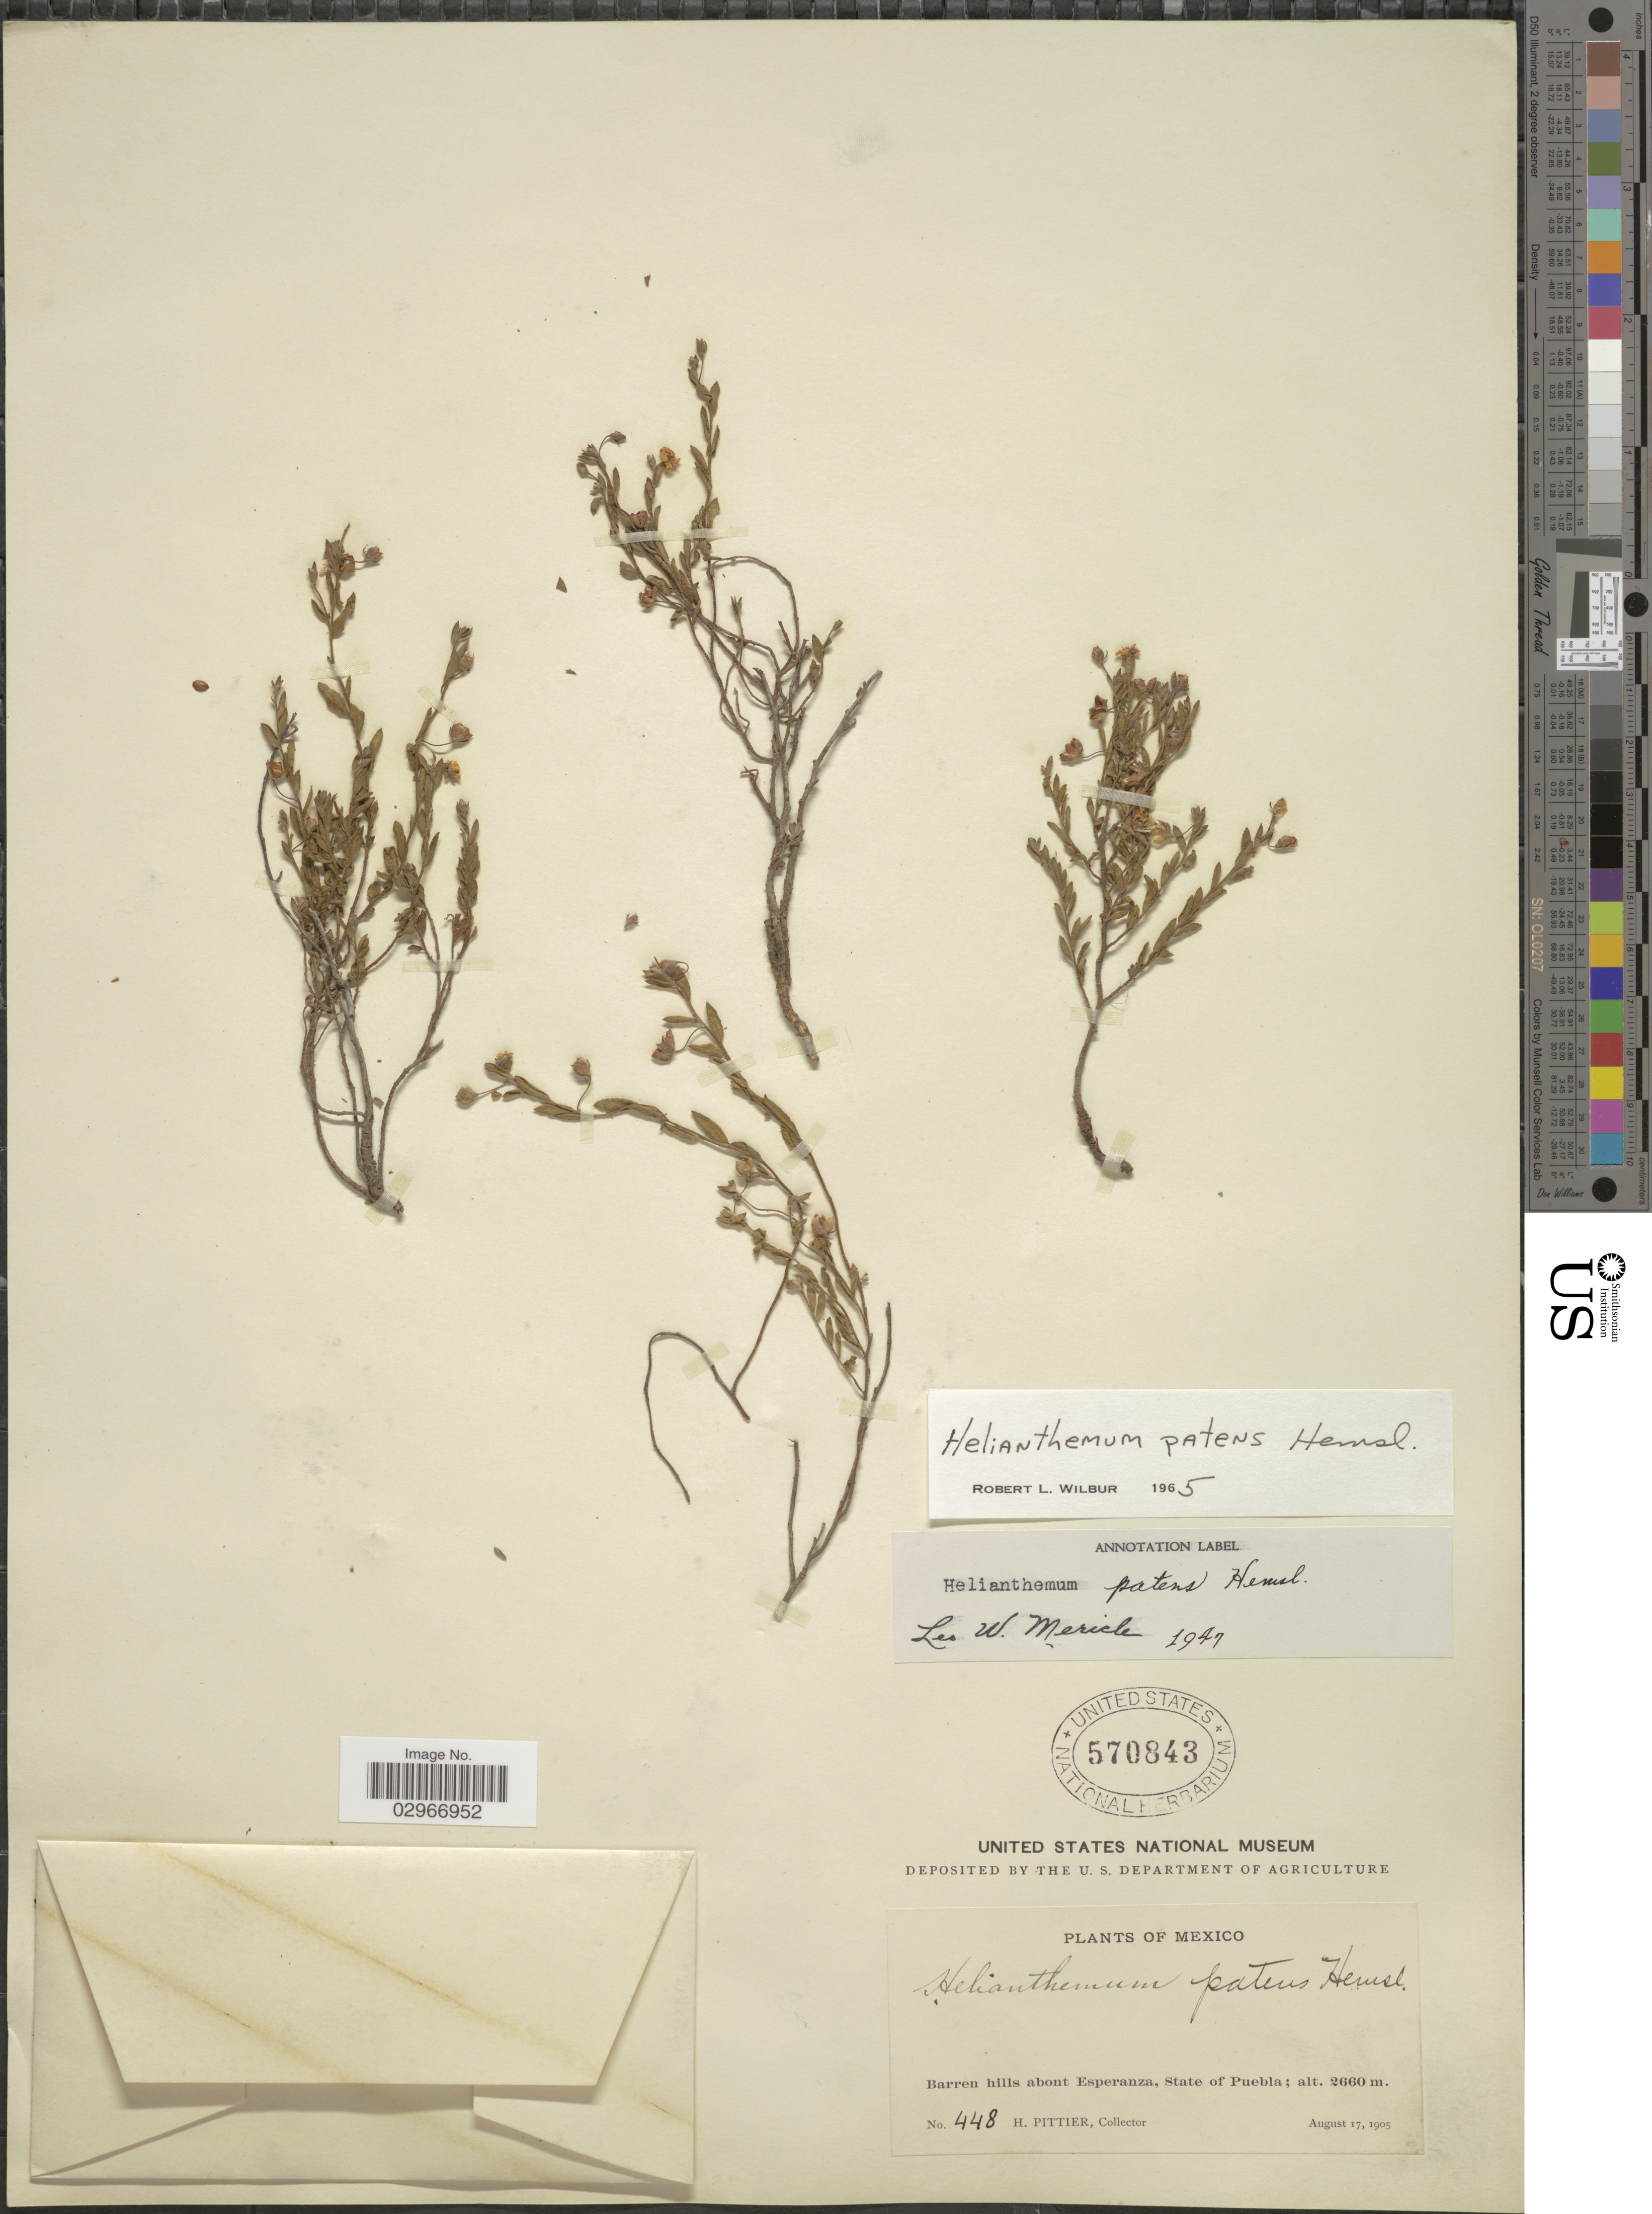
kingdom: Plantae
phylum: Tracheophyta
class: Magnoliopsida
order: Malvales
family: Cistaceae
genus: Helianthemum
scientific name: Helianthemum patens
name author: Hemsl.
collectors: H. F. Pittier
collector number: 448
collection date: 1905-08-17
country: Mexico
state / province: Puebla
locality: Barren hills abont Esperanza.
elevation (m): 2660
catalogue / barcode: US 570843